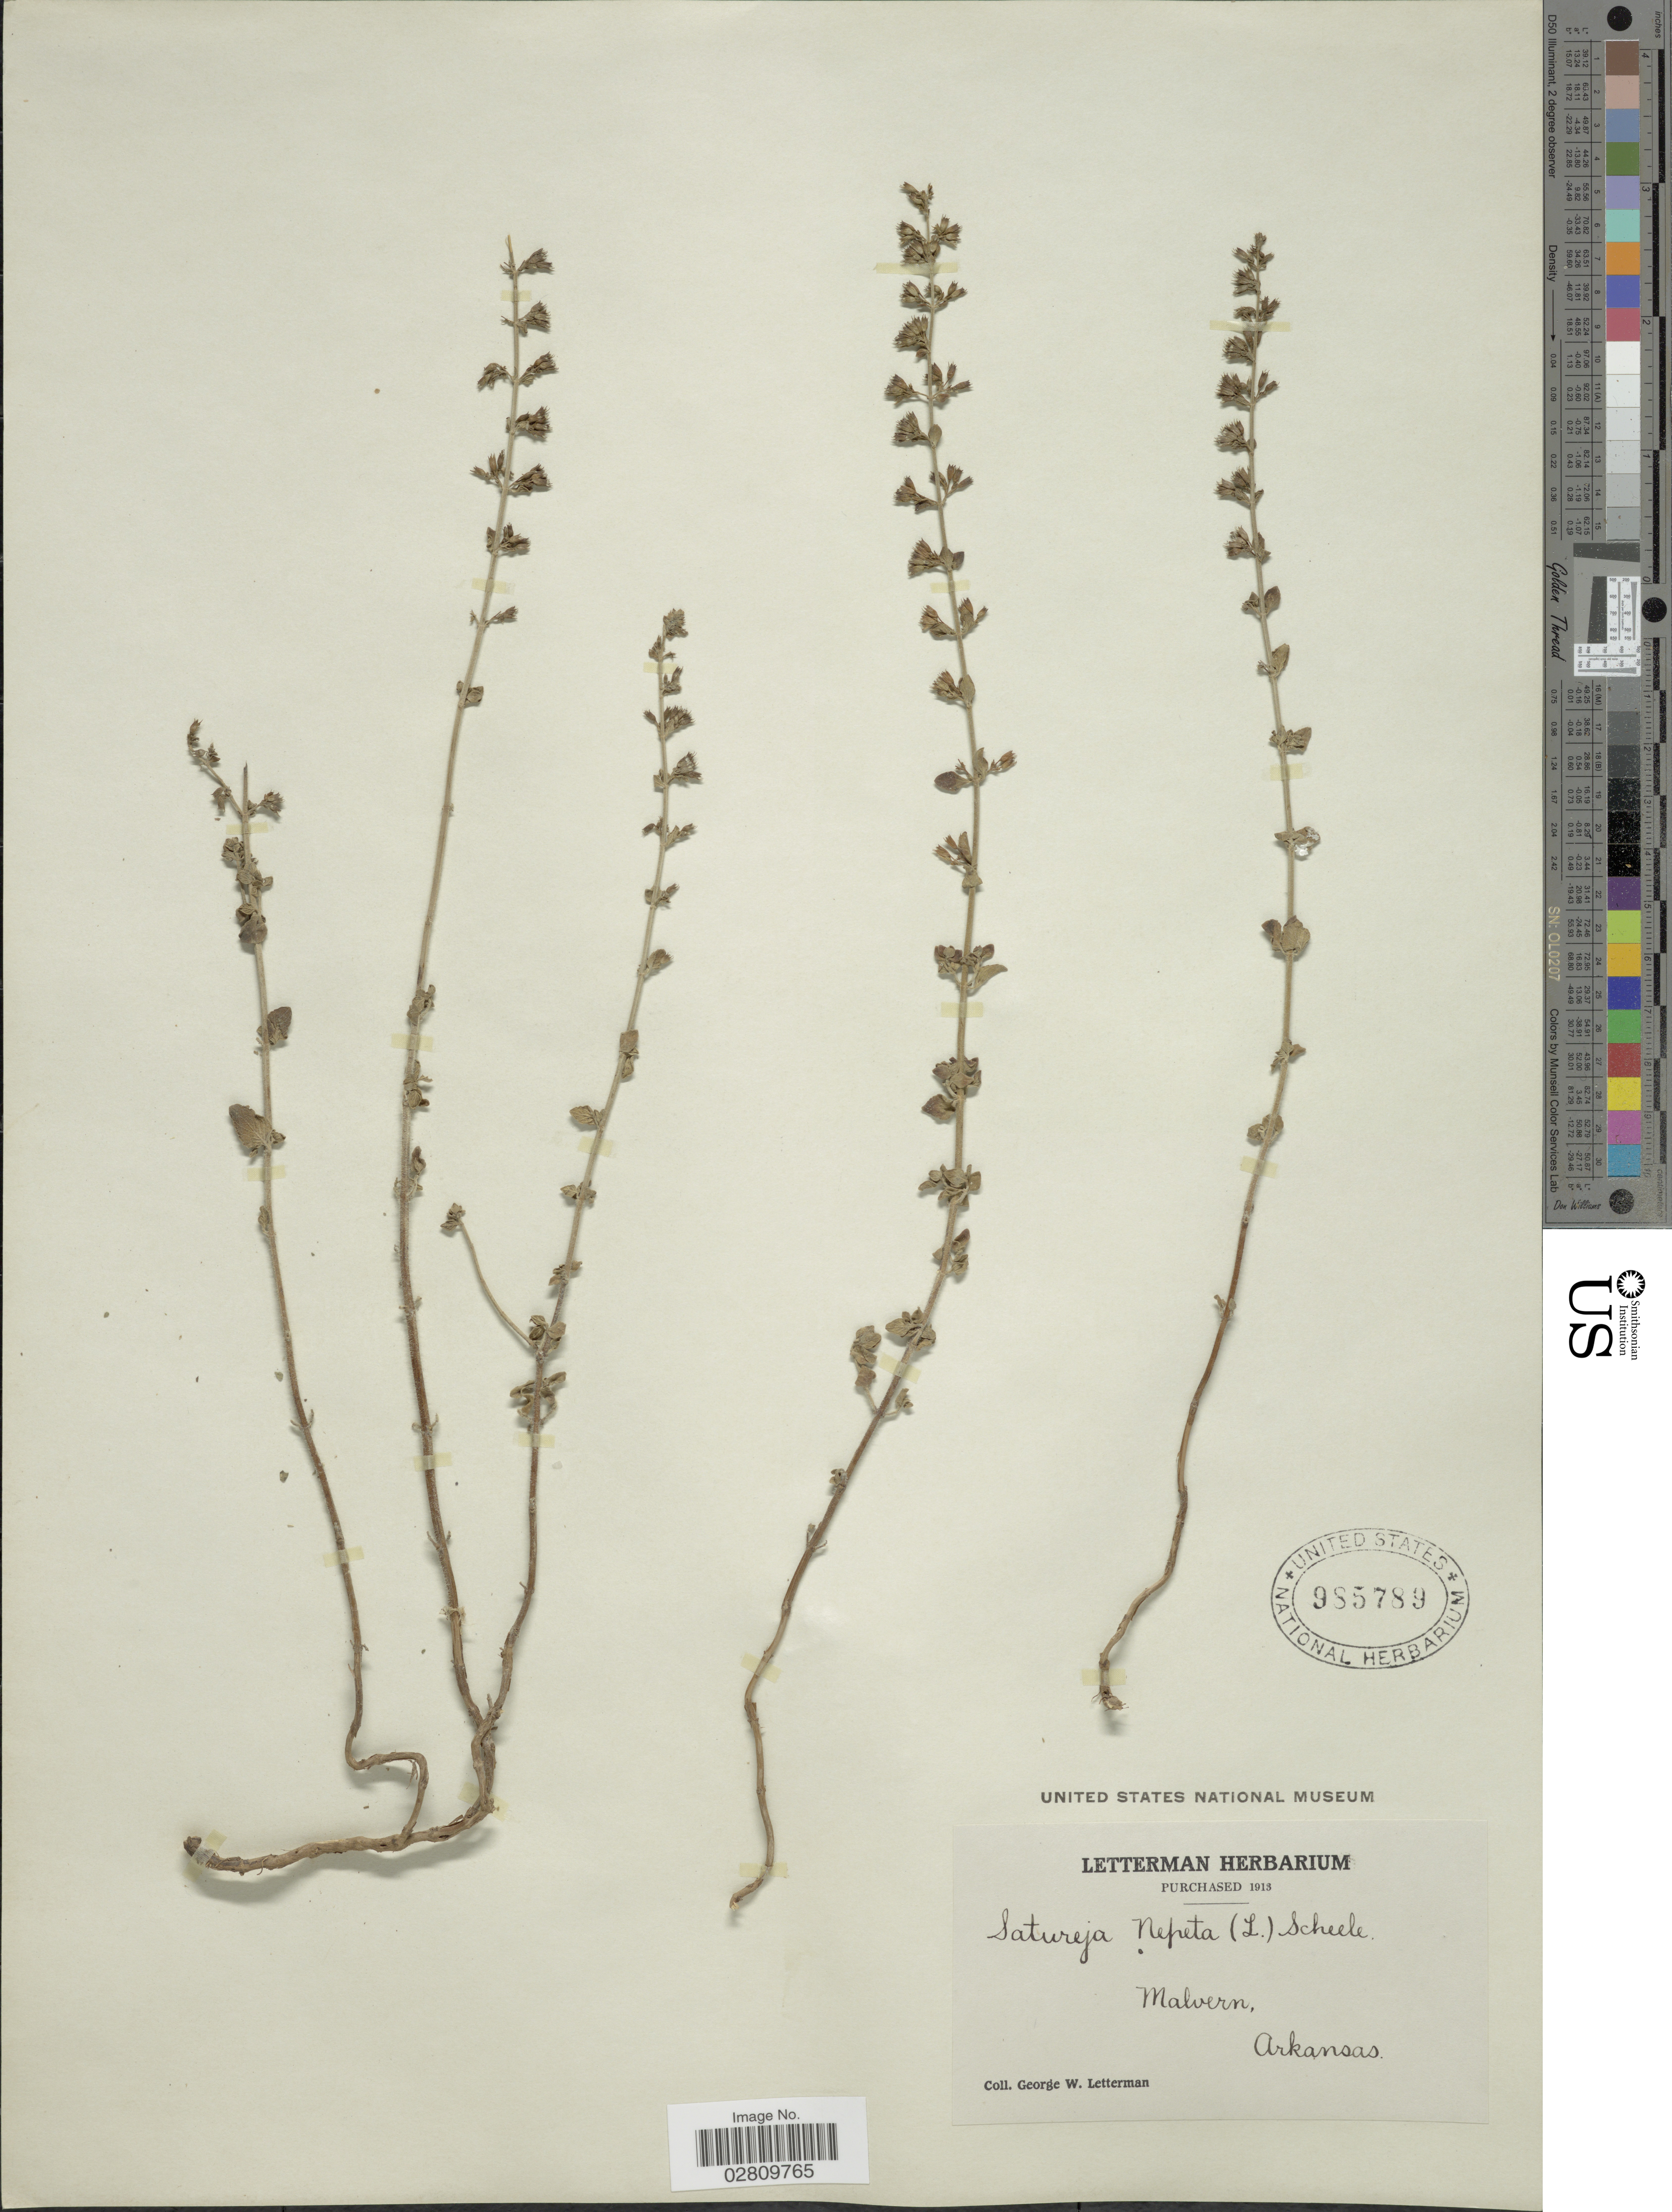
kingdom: Plantae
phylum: Tracheophyta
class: Magnoliopsida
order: Lamiales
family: Lamiaceae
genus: Clinopodium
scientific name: Clinopodium nepeta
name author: (L.) Kuntze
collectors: G. W. Letterman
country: United States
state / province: Arkansas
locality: Malvern.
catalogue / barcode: US 985789